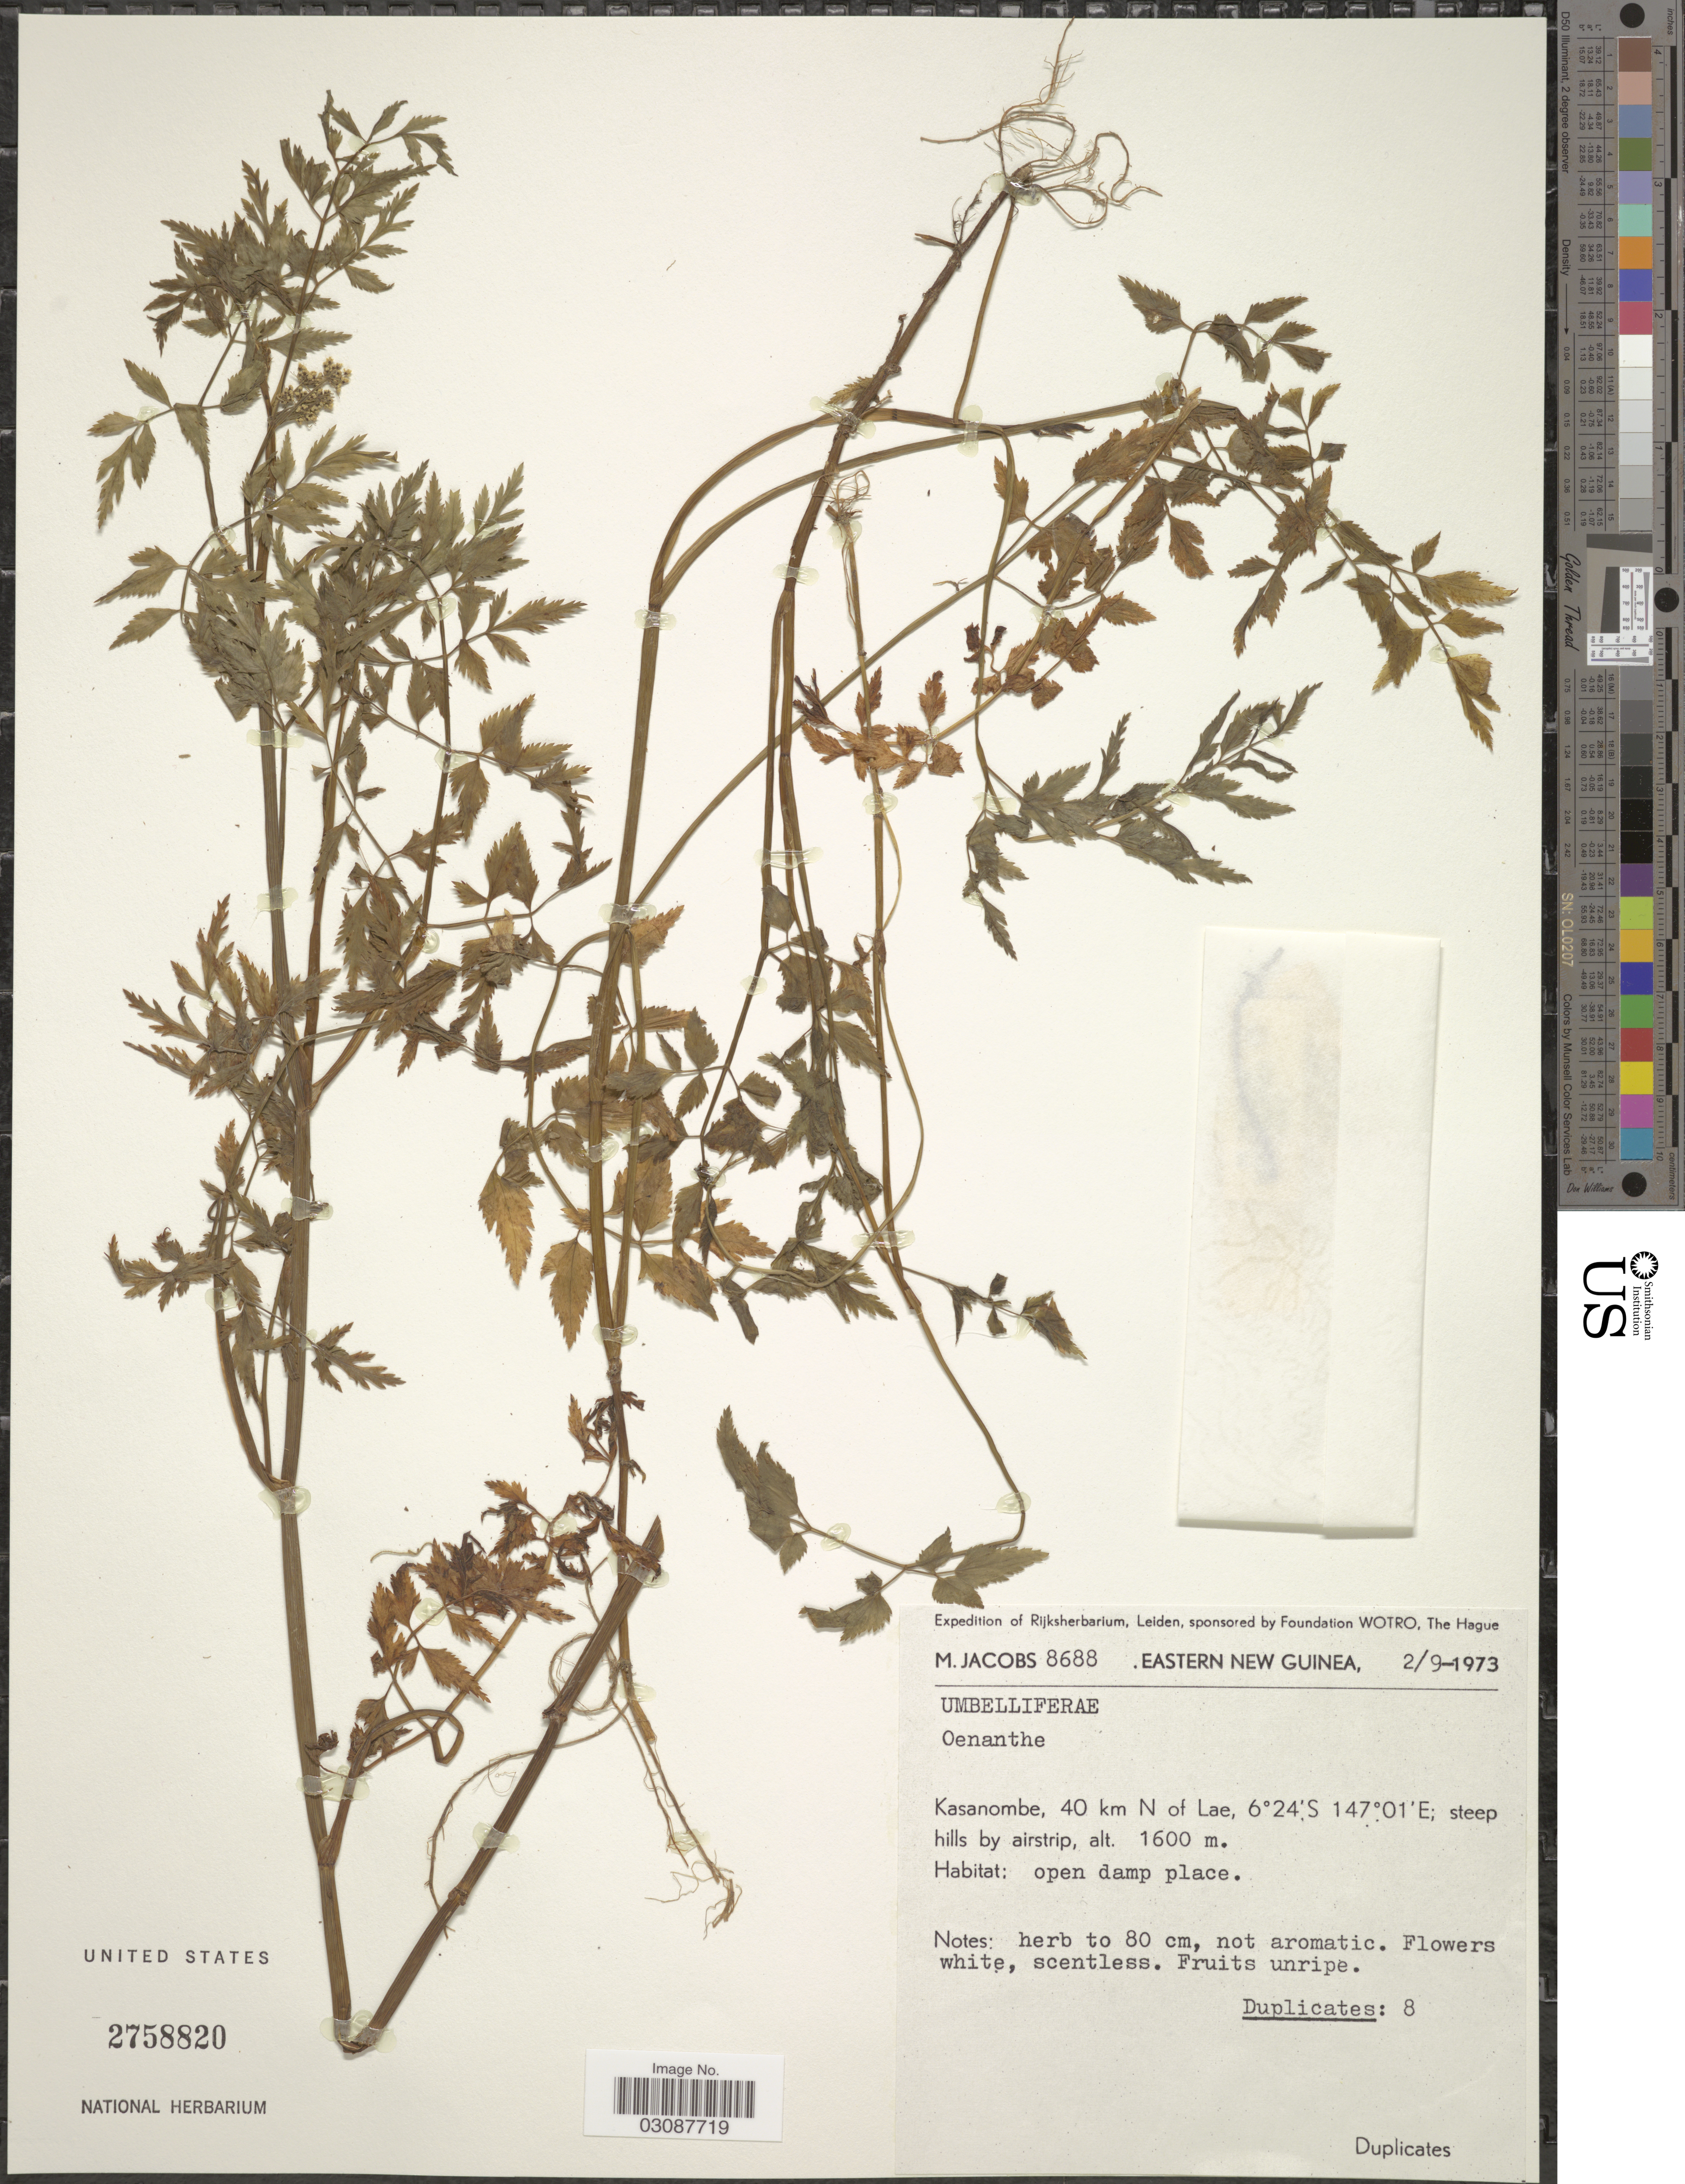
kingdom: Plantae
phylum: Tracheophyta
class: Magnoliopsida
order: Apiales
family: Apiaceae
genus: Oenanthe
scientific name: Oenanthe sp.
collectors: M. Jacobs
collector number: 8688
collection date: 1973-09-02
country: Papua New Guinea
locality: Eastern New Guinea, Kasanombe, 40 km N of Lae.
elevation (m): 1600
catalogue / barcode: US 2758820